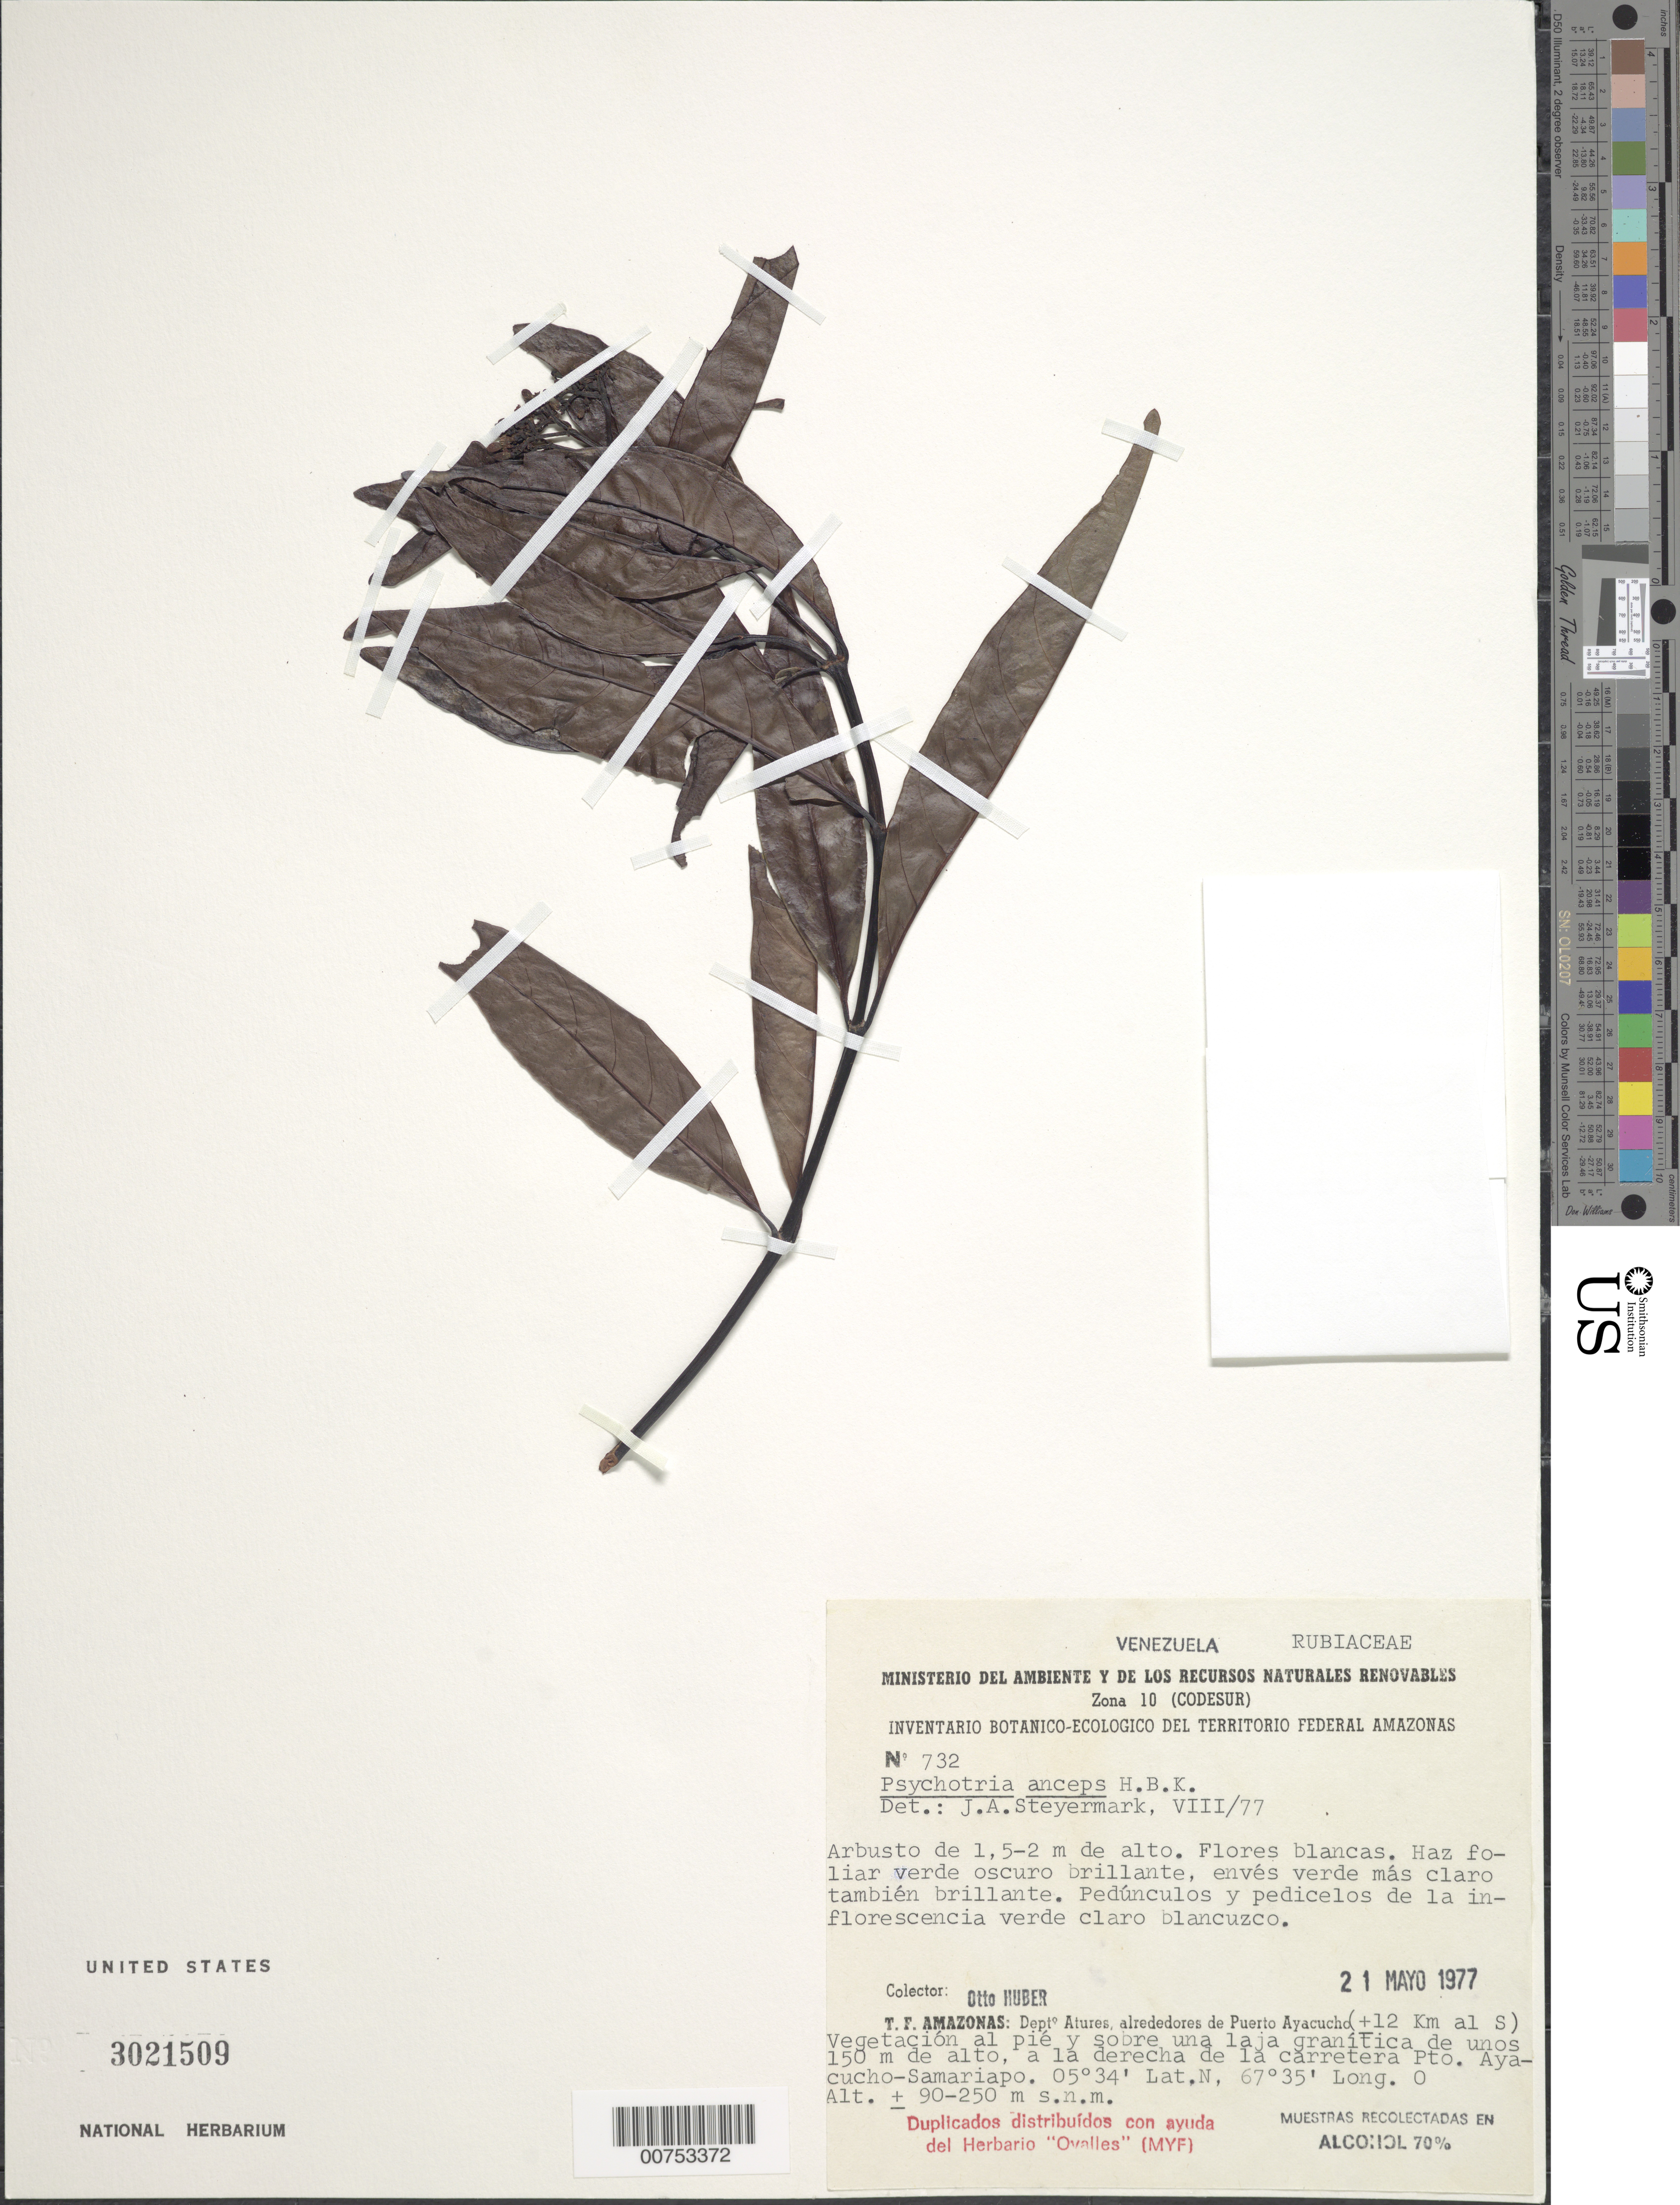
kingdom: Plantae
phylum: Tracheophyta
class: Magnoliopsida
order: Gentianales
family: Rubiaceae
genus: Psychotria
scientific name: Psychotria anceps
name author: Kunth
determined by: Steyermark, Julian A., (VEN)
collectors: O. Huber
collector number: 732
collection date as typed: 21-May-77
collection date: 1977-05-21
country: Venezuela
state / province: Amazonas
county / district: Atures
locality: Puerto Ayacucho, ±12 km S, de la carretera Puerto Ayacucho-Samariapo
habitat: Vegetación al pié y sobre una laja granítica de unos 150m de alto, a la derecha de la carretera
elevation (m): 90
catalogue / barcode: US 3021509